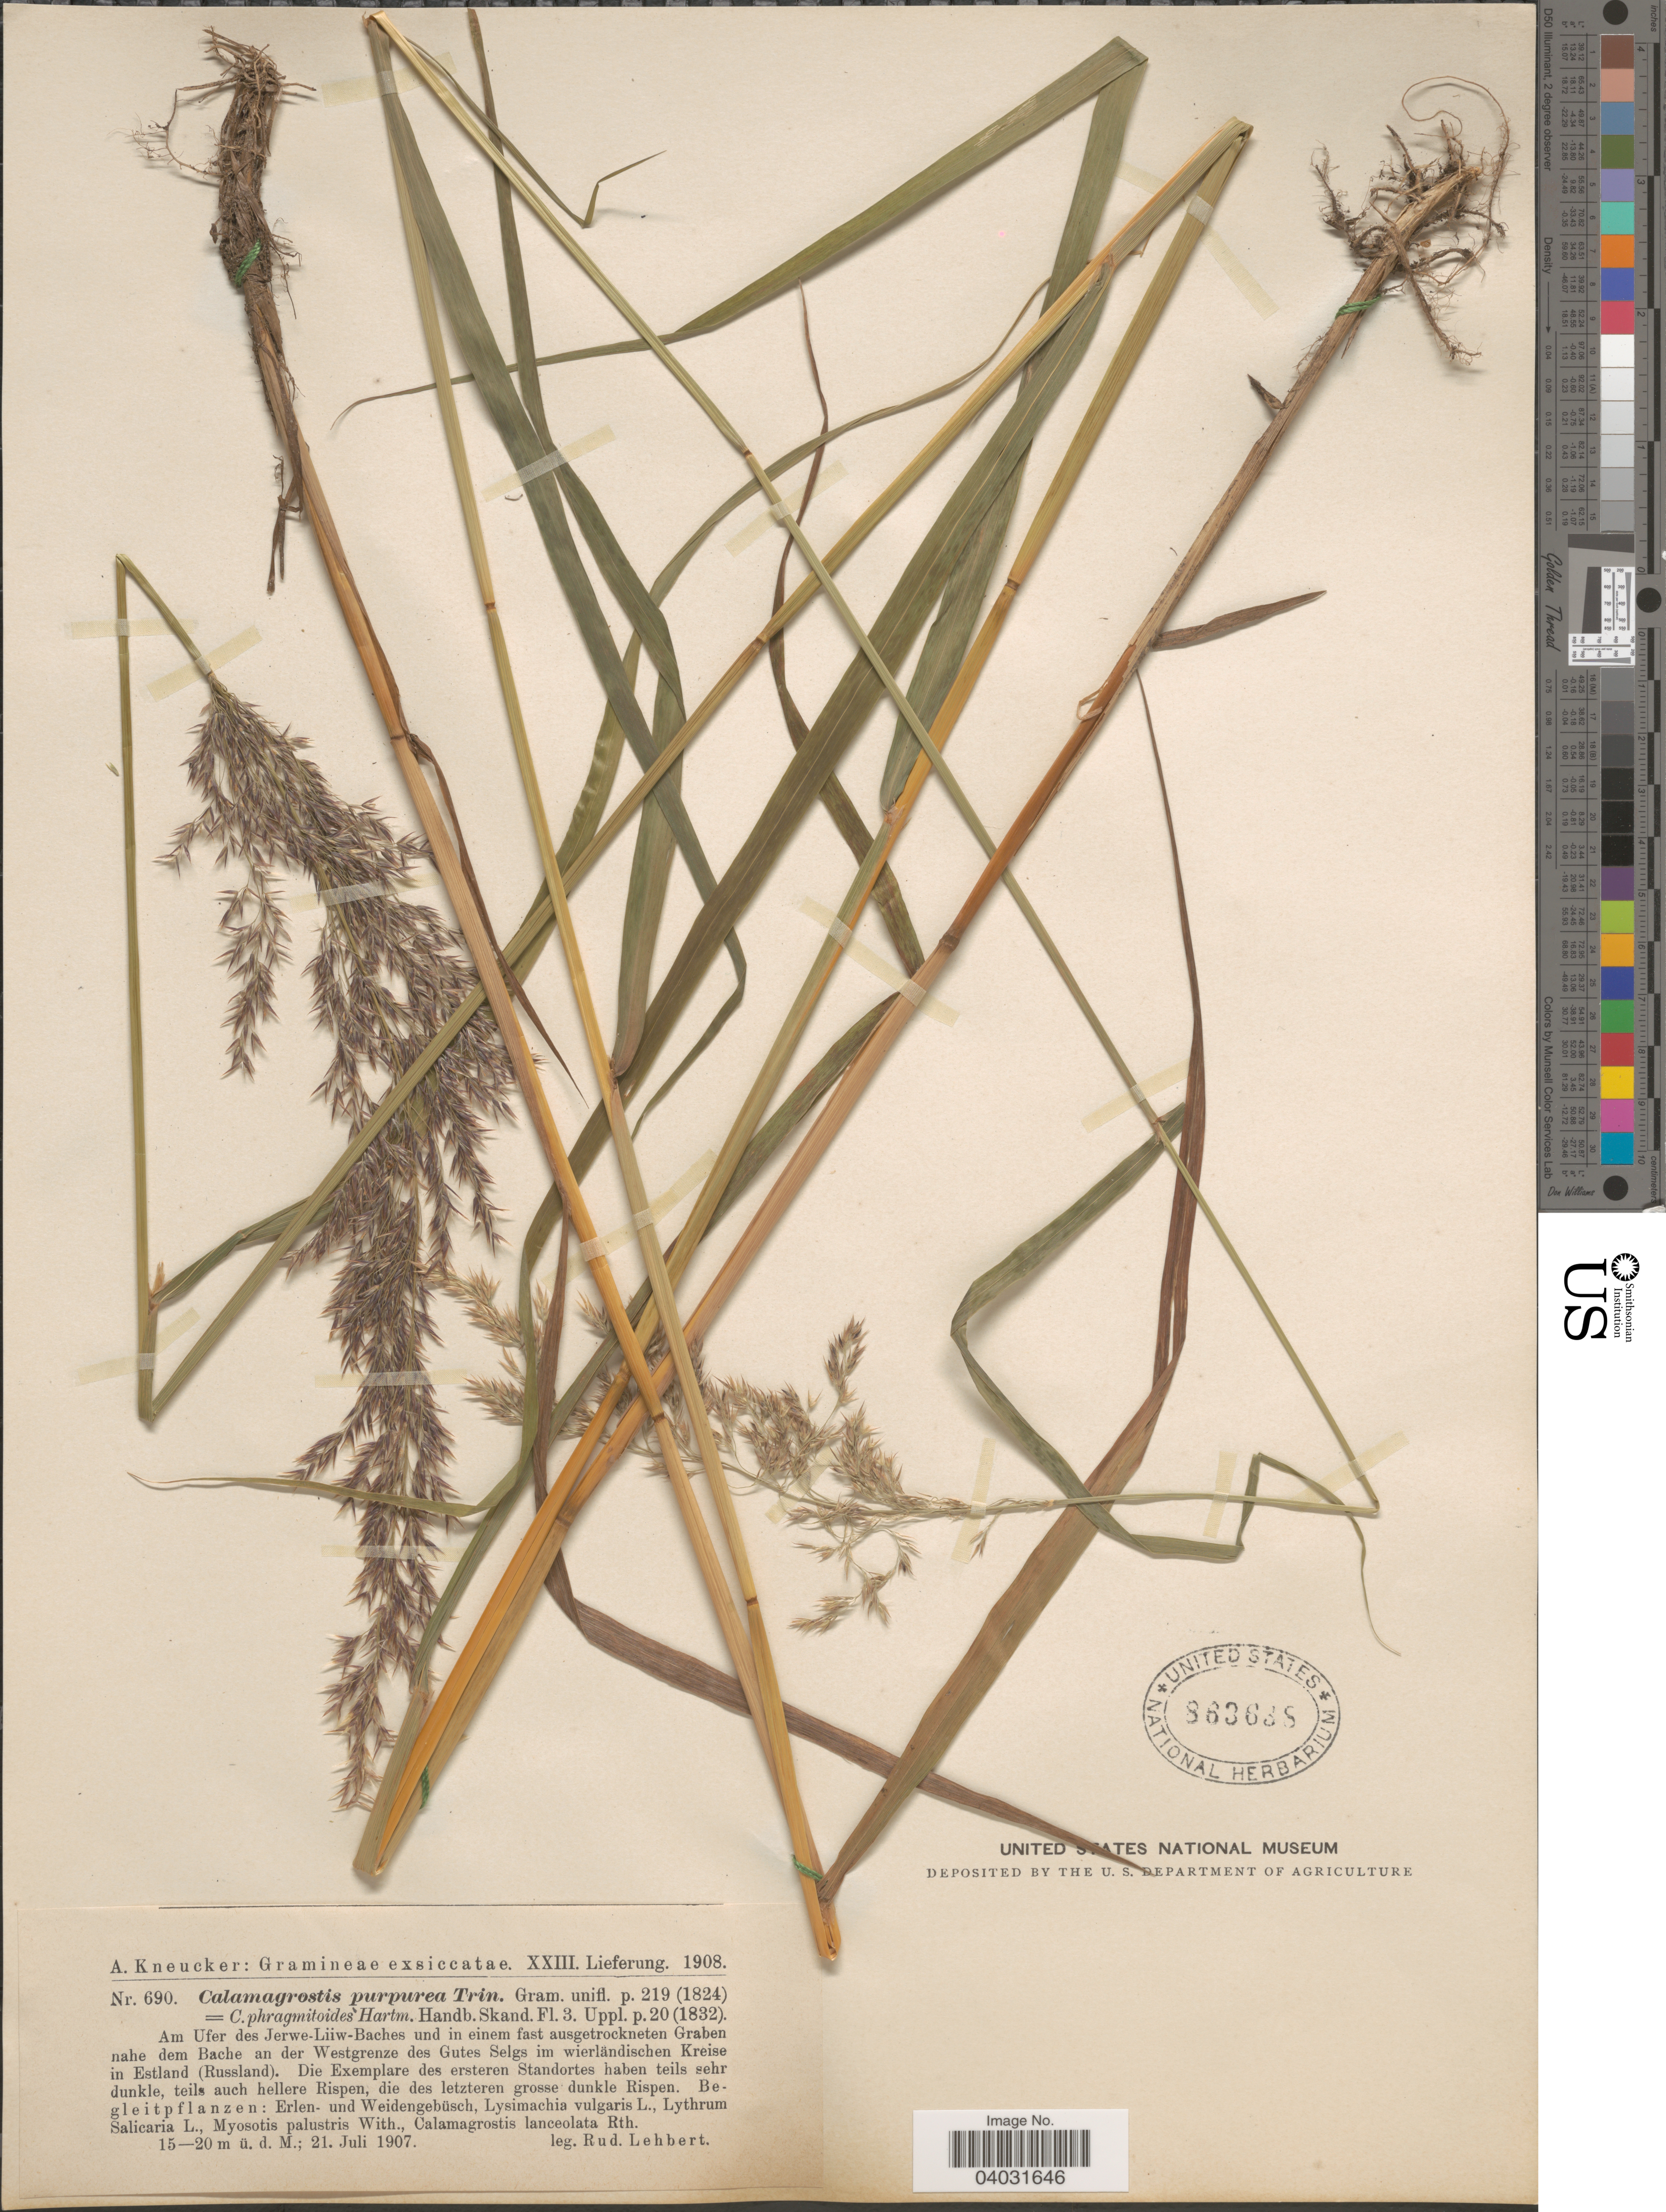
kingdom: Plantae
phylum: Tracheophyta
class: Liliopsida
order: Poales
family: Poaceae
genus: Calamagrostis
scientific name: Calamagrostis purpurea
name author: (Trin.) Trin.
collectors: R. Lehbert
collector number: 690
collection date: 1907-07-21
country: Estonia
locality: Am Ufer des Jerwe-Liiw-Baches und in einem fast ausgetrockneten Graben nahe dem Bache an der Westgrenze des Gutes Selgs in wierländischen Kreise in Estland (Russland).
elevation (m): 15